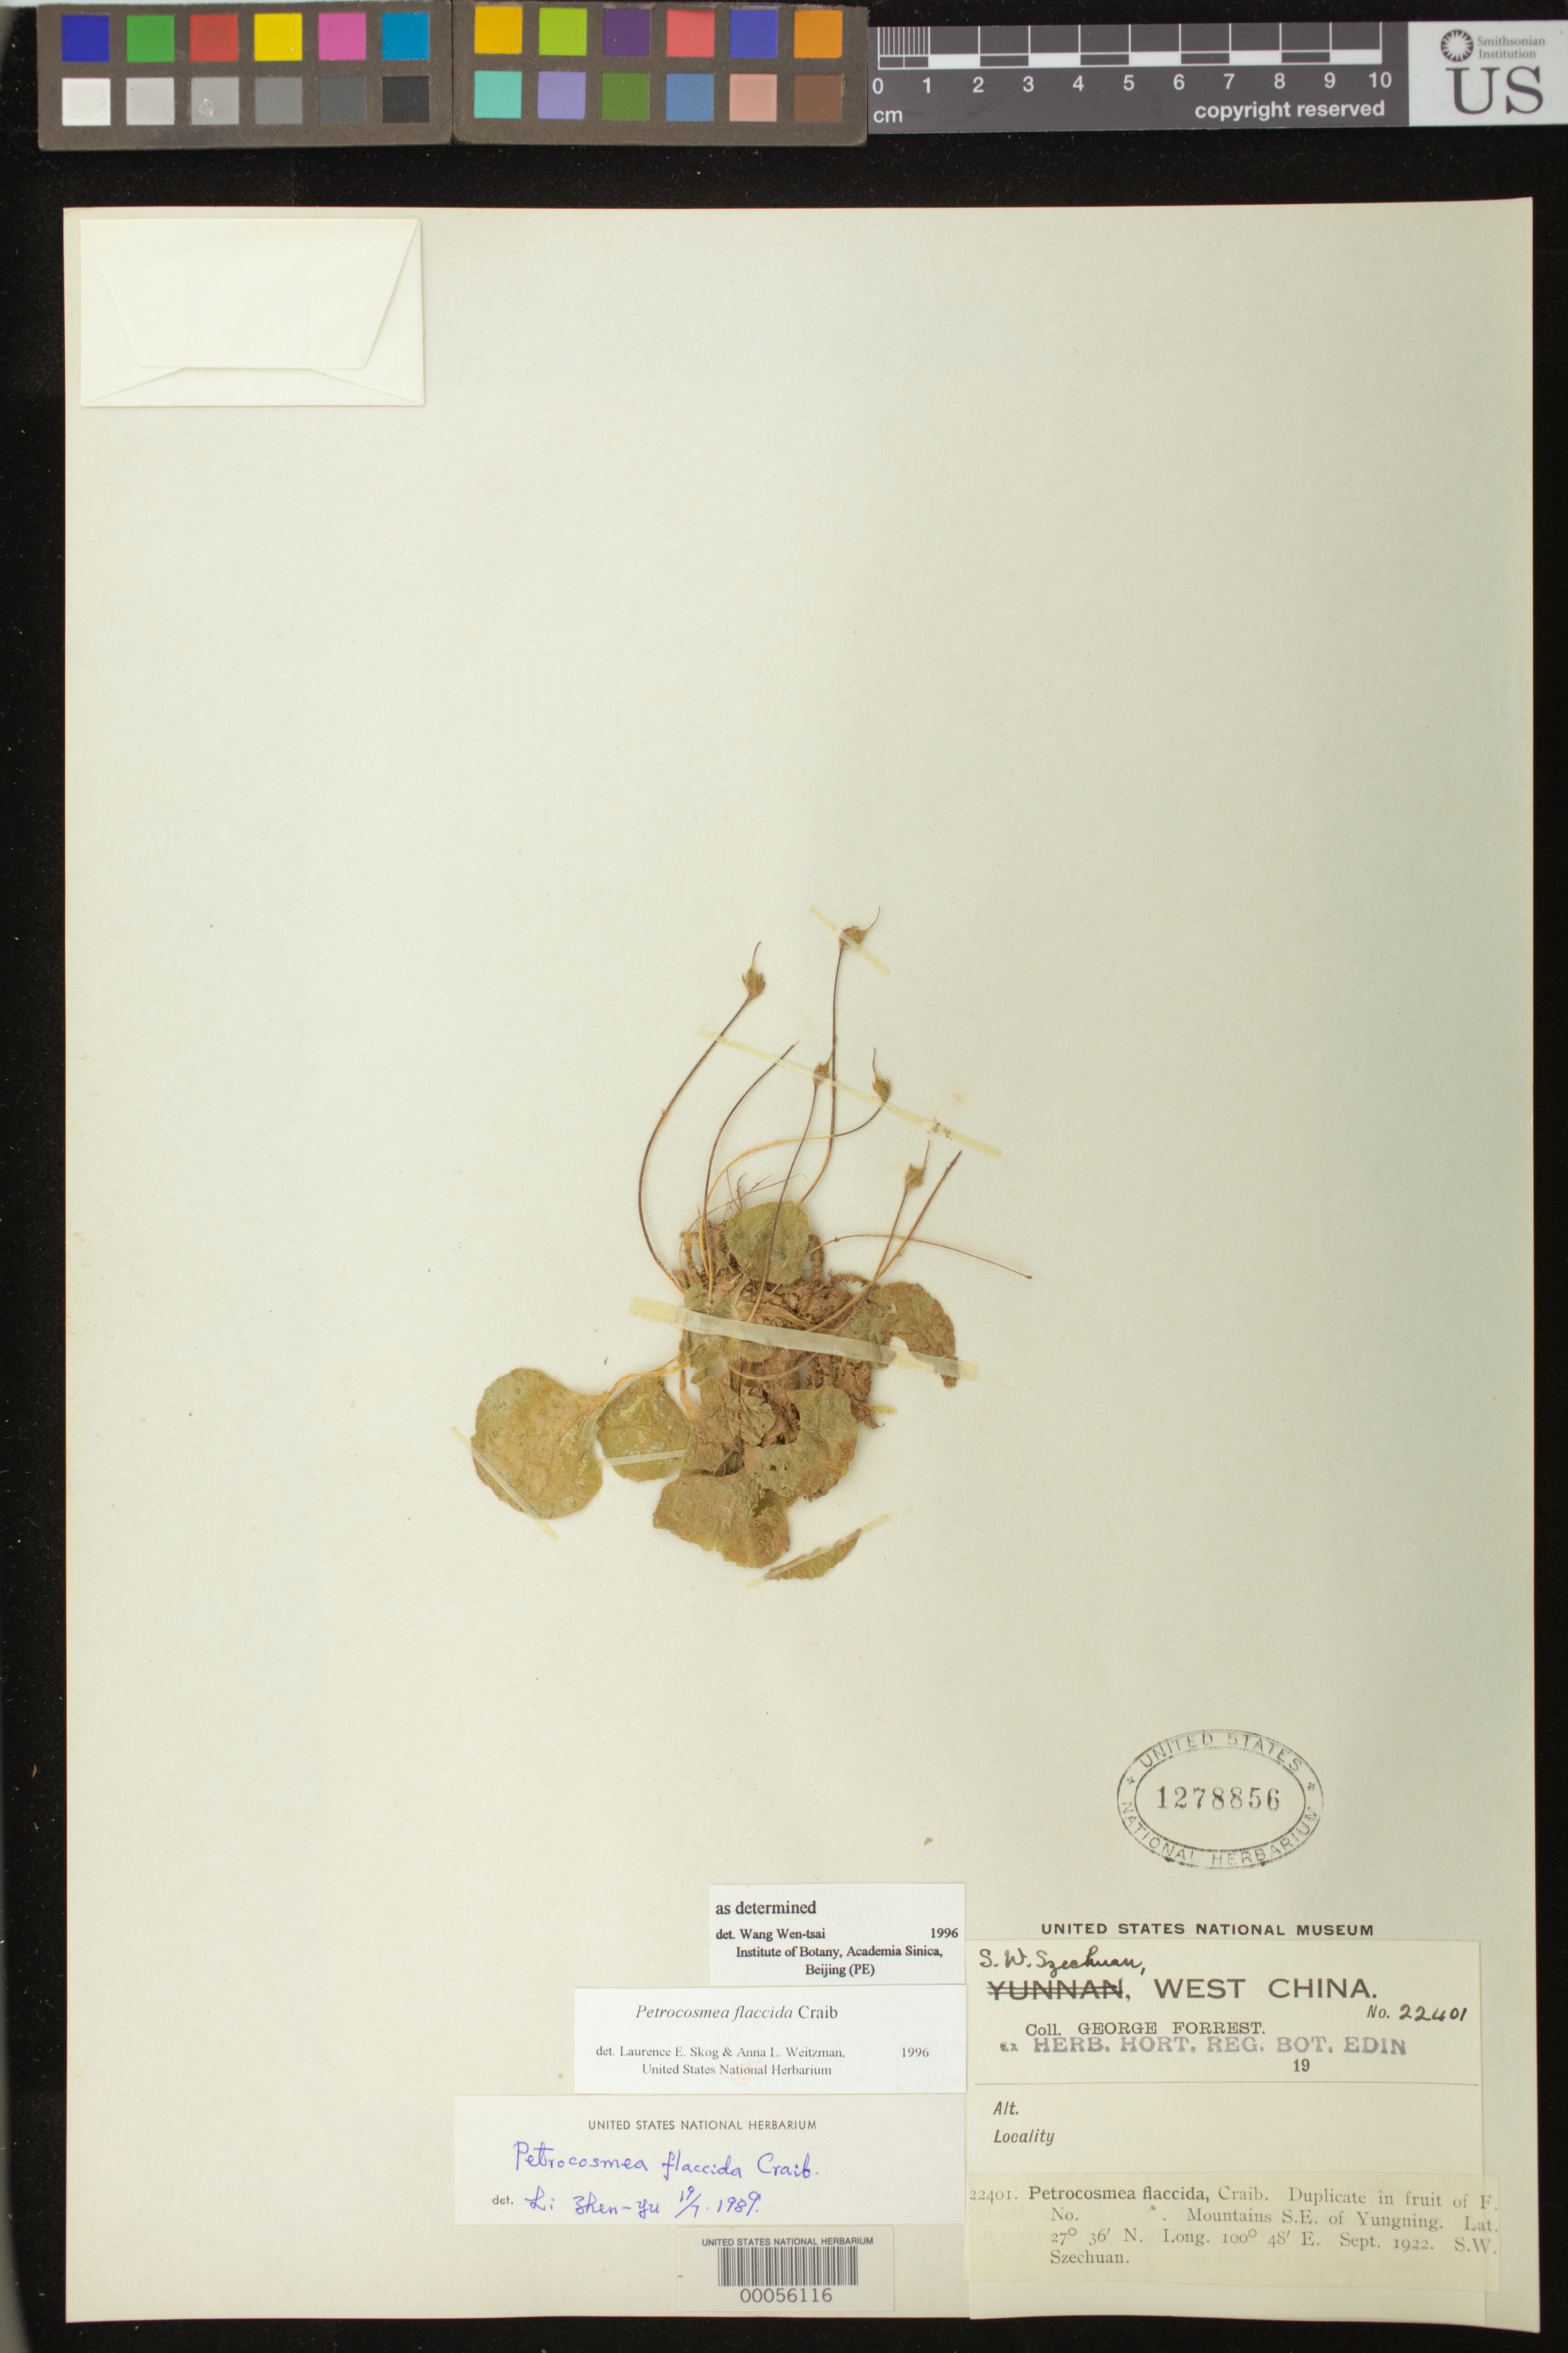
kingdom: Plantae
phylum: Tracheophyta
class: Magnoliopsida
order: Lamiales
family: Gesneriaceae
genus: Petrocosmea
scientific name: Petrocosmea flaccida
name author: Craib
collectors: G. Forrest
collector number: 22401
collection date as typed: Sep 1922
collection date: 1922-09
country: China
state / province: Sichuan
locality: Mountains SE of Yungning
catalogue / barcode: US 1278856